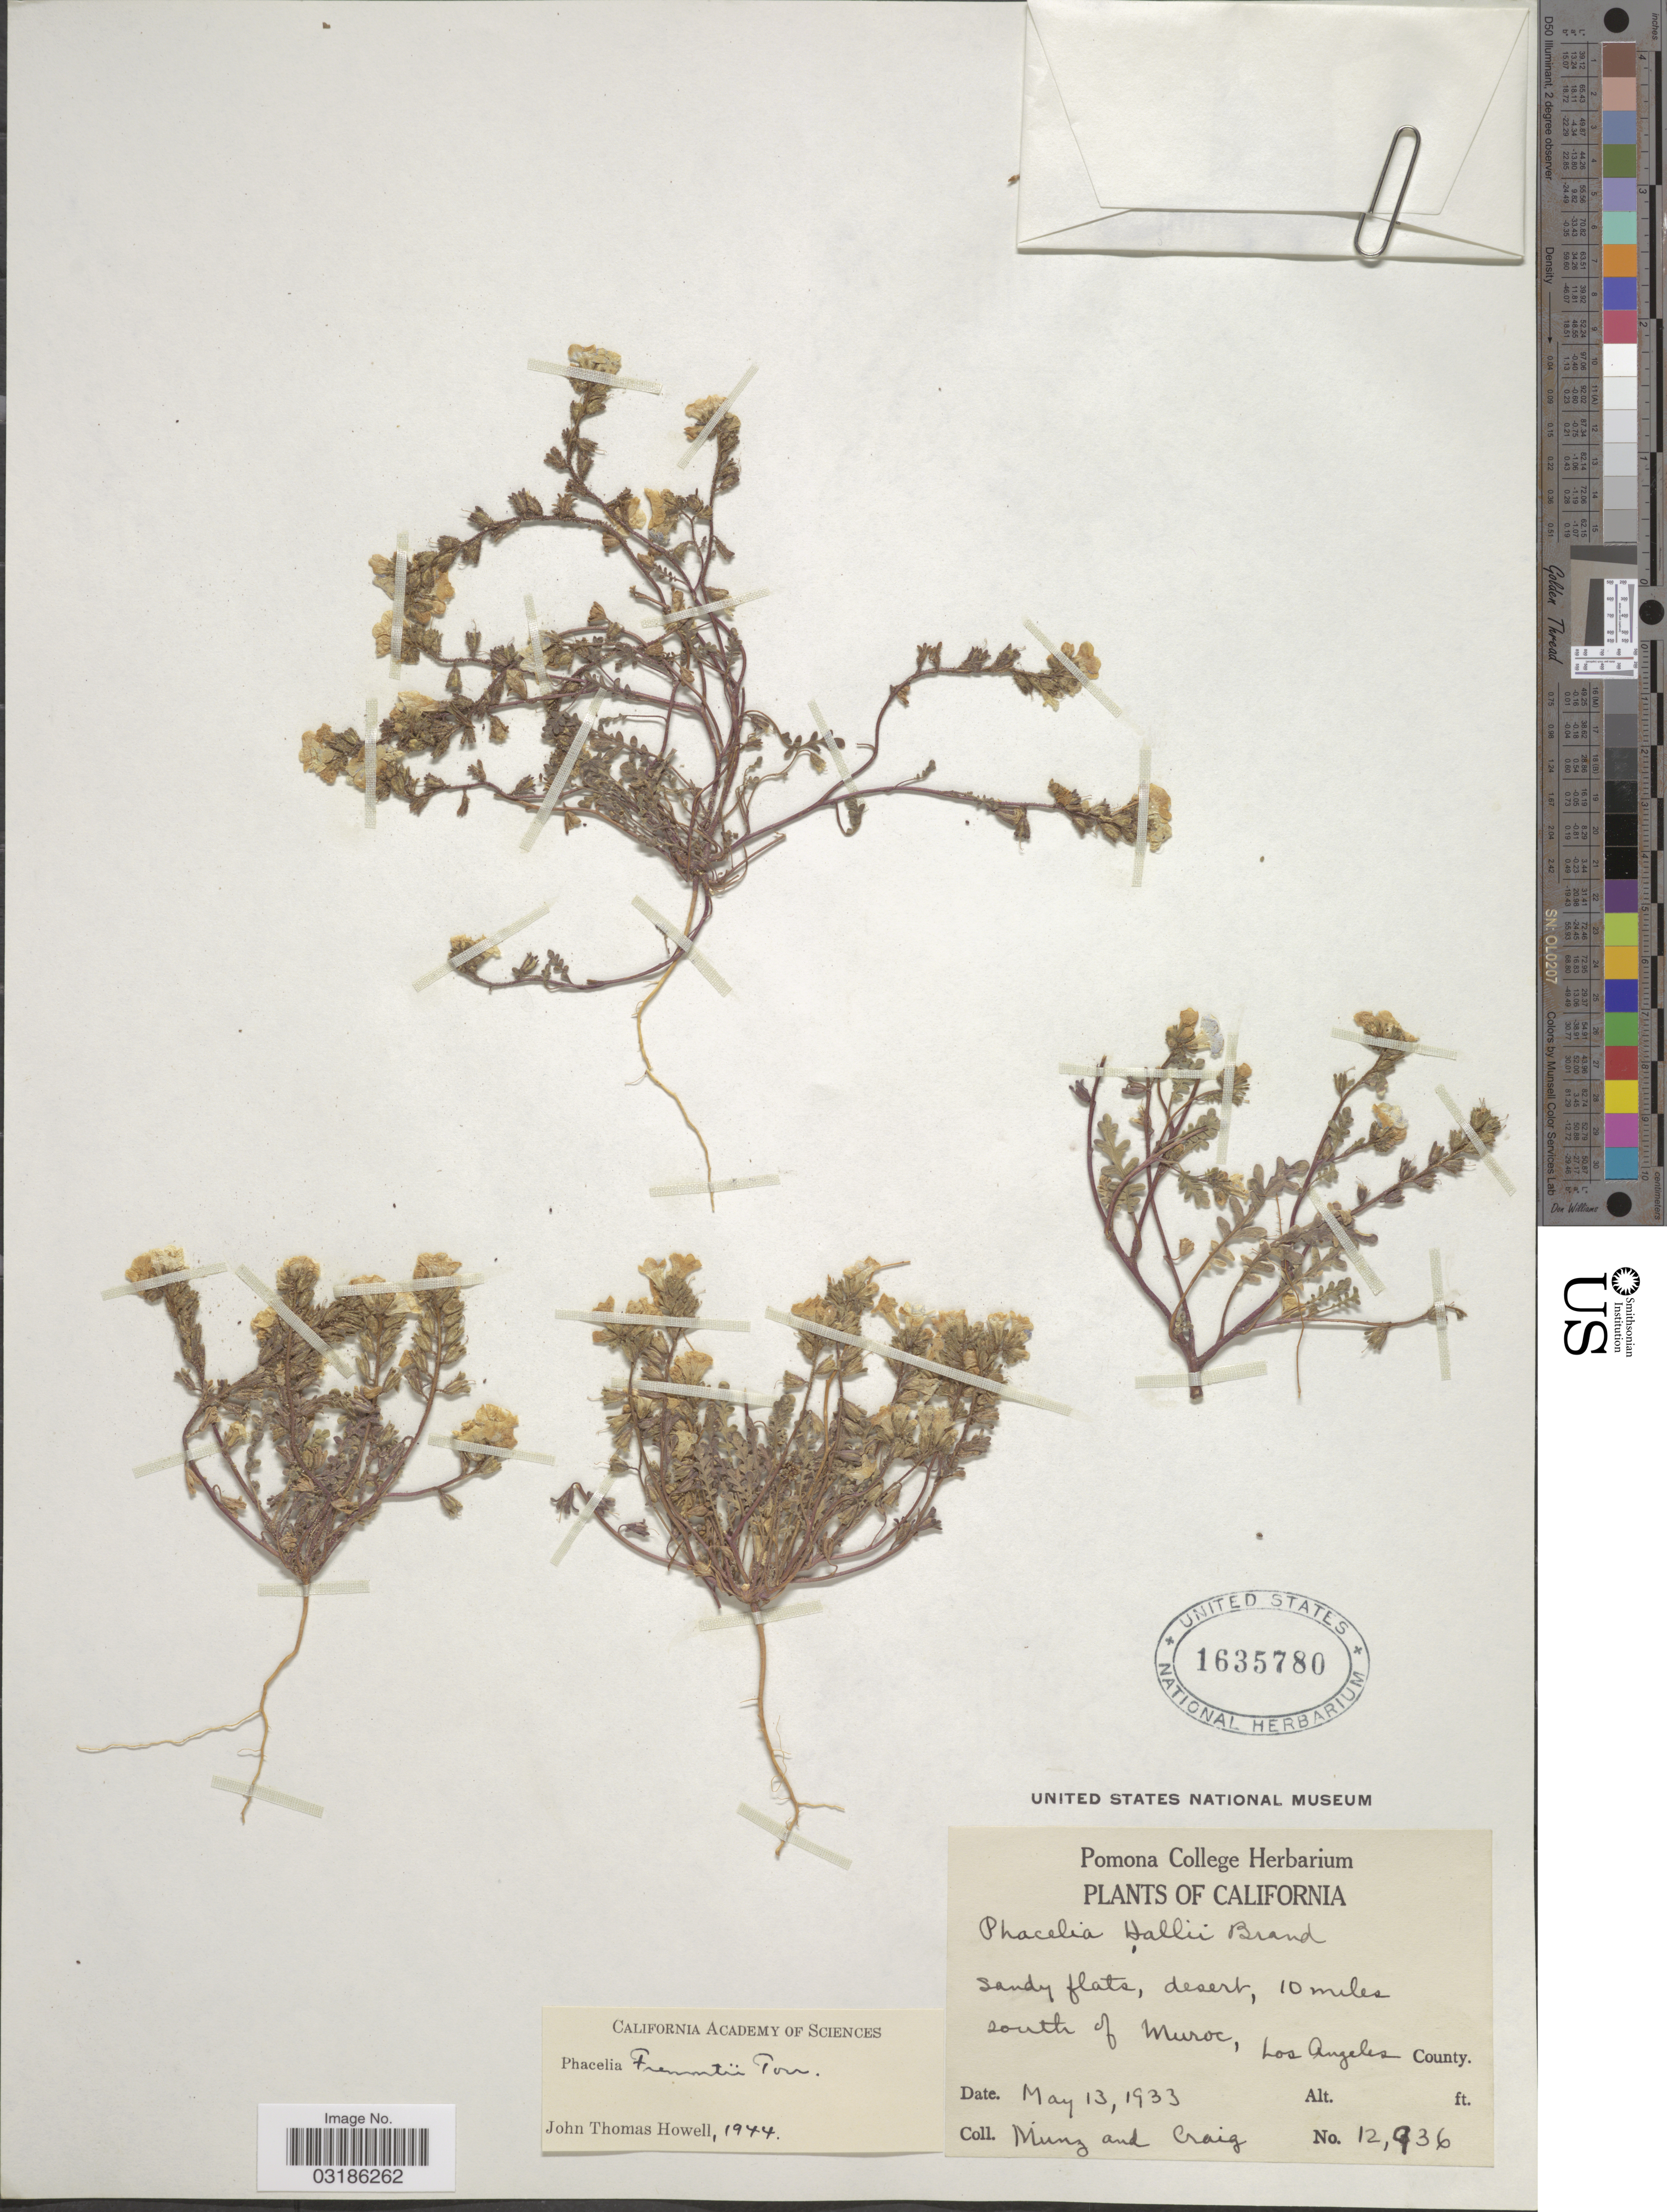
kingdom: Plantae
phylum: Tracheophyta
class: Magnoliopsida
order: Boraginales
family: Hydrophyllaceae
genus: Phacelia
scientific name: Phacelia fremontii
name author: Torr.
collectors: -. Munz & Craig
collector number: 12936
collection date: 1933-05-13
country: United States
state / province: California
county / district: Los Angeles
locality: Desert, 10 miles south of Muroc, Los Angeles County.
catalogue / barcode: US 1635780